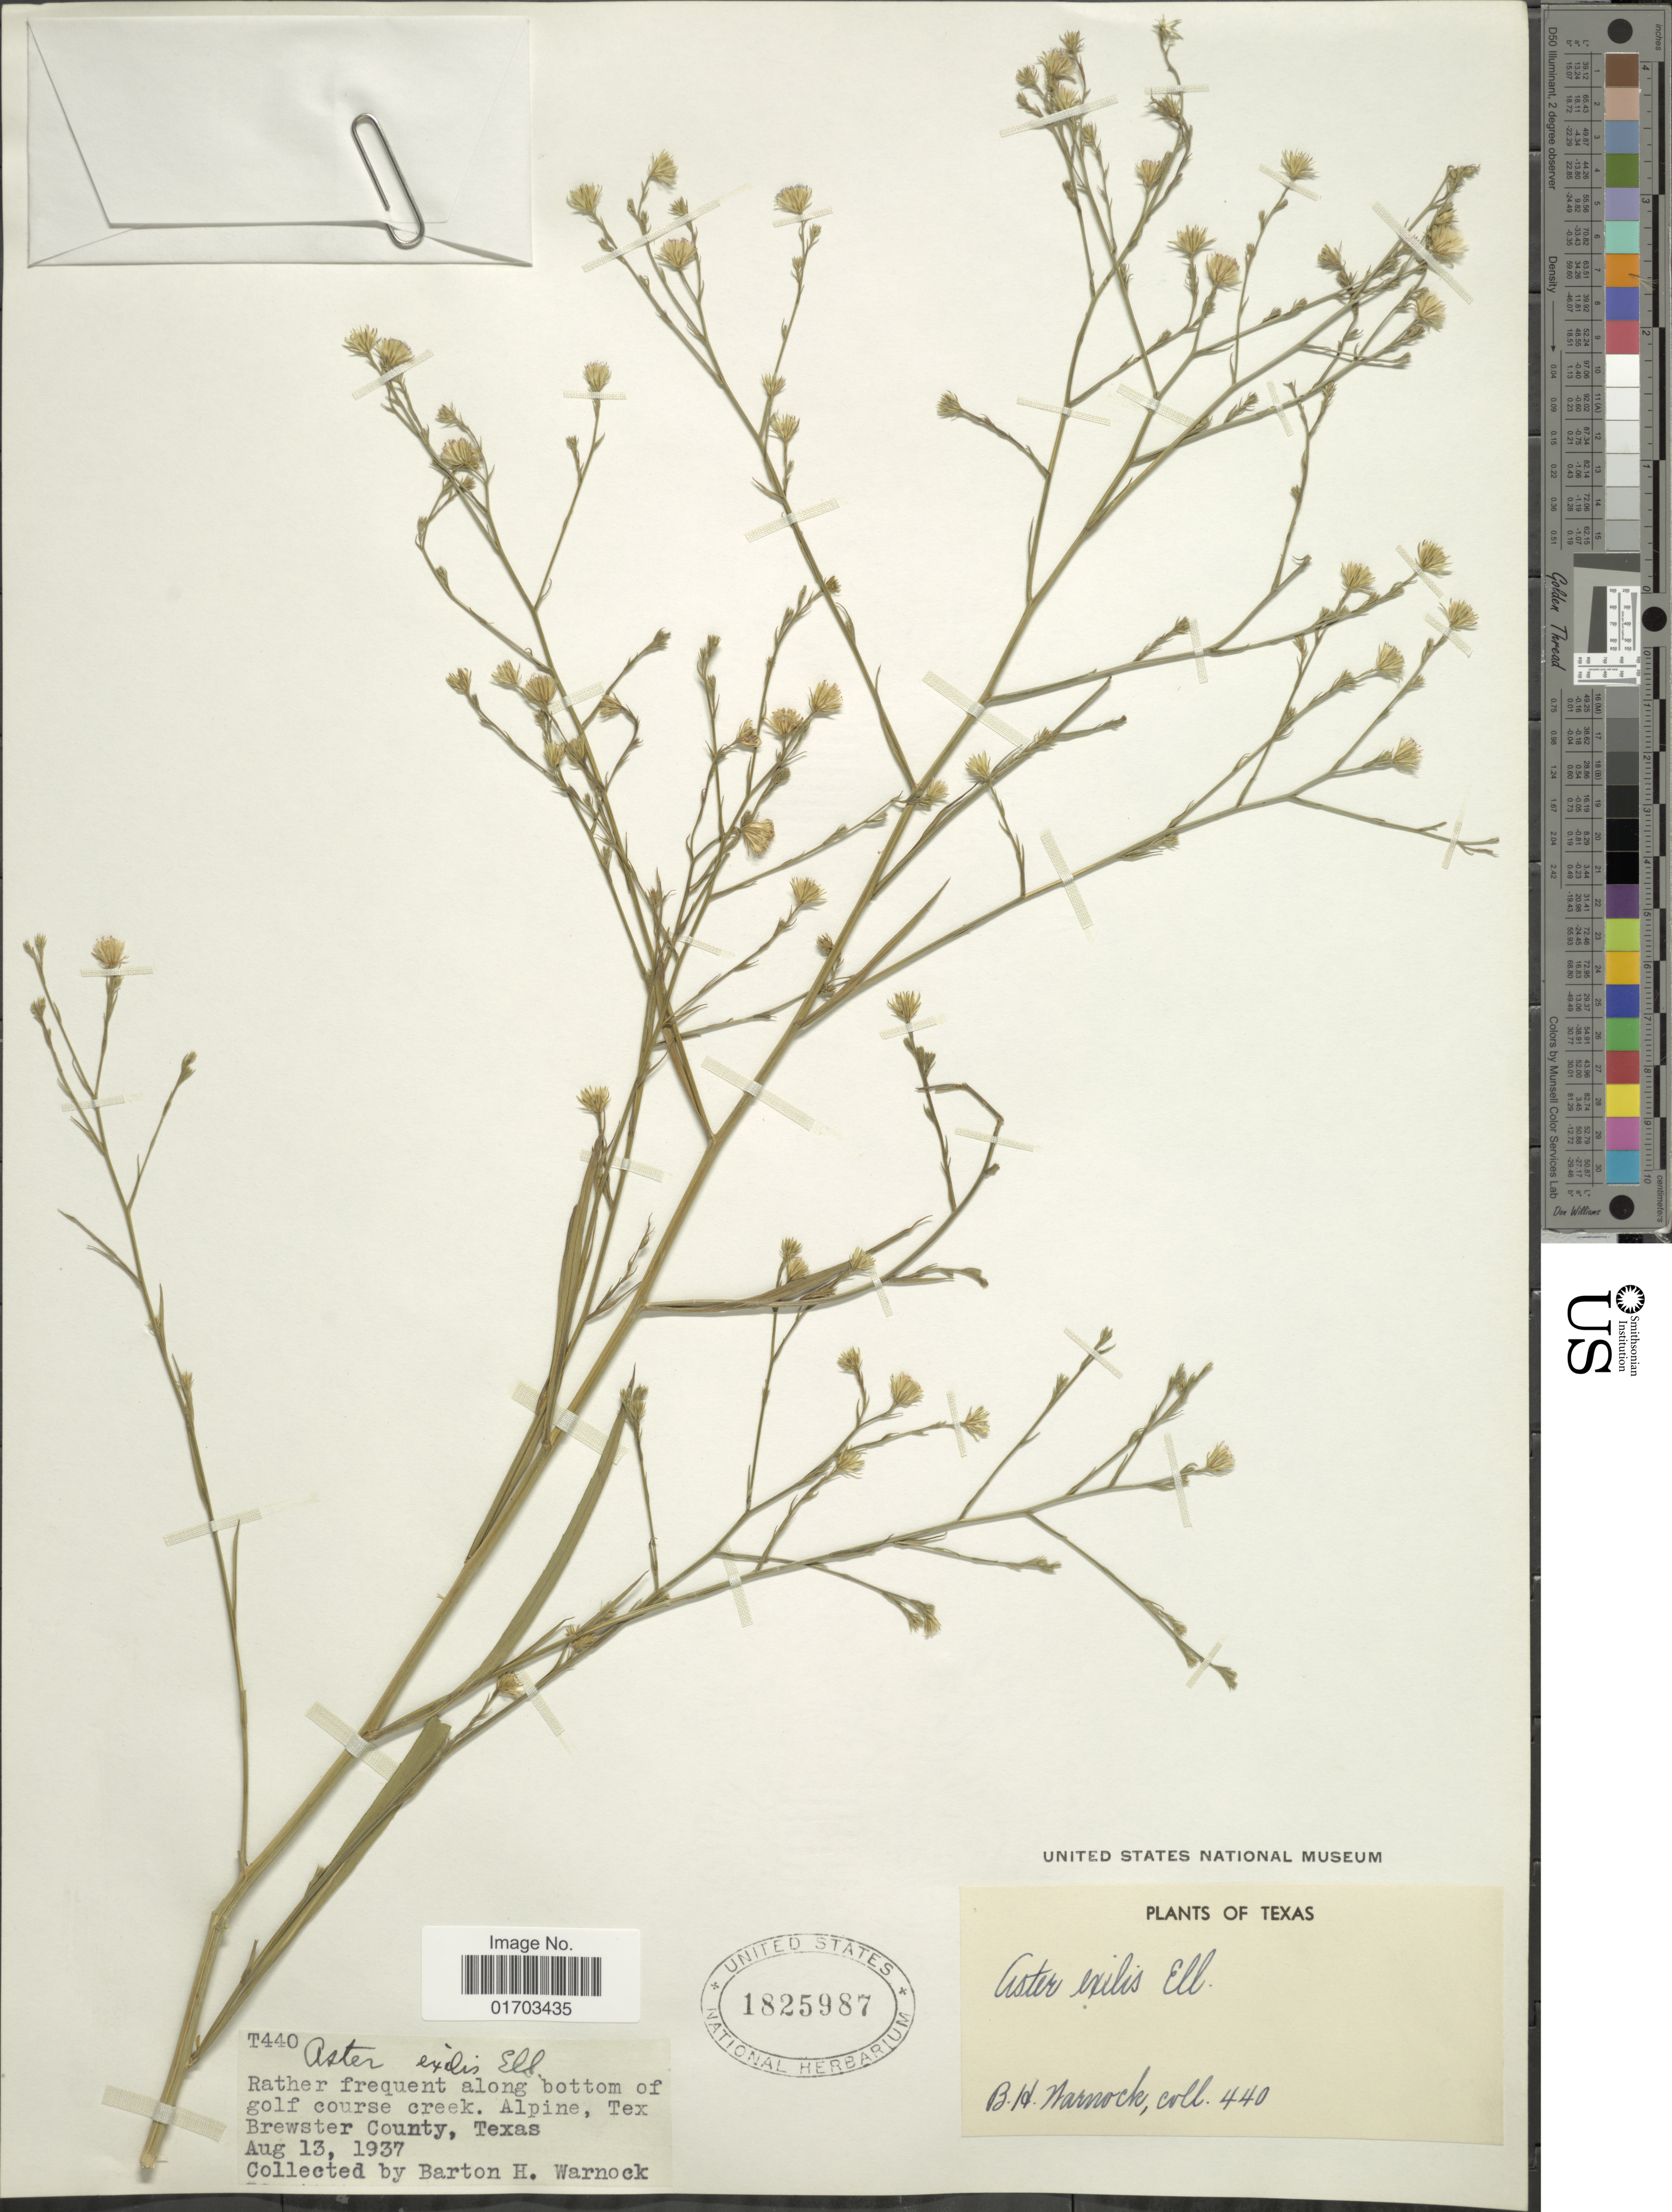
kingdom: Plantae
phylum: Tracheophyta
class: Magnoliopsida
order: Asterales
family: Asteraceae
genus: Symphyotrichum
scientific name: Symphyotrichum subulatum var. ligulatum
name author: (Shinners) S.D. Sundb.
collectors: B. H. Warnock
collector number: T440?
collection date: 1937-08-13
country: United States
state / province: Texas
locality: Along bottom of golf course creek, Brewster County.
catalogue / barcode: US 1825987